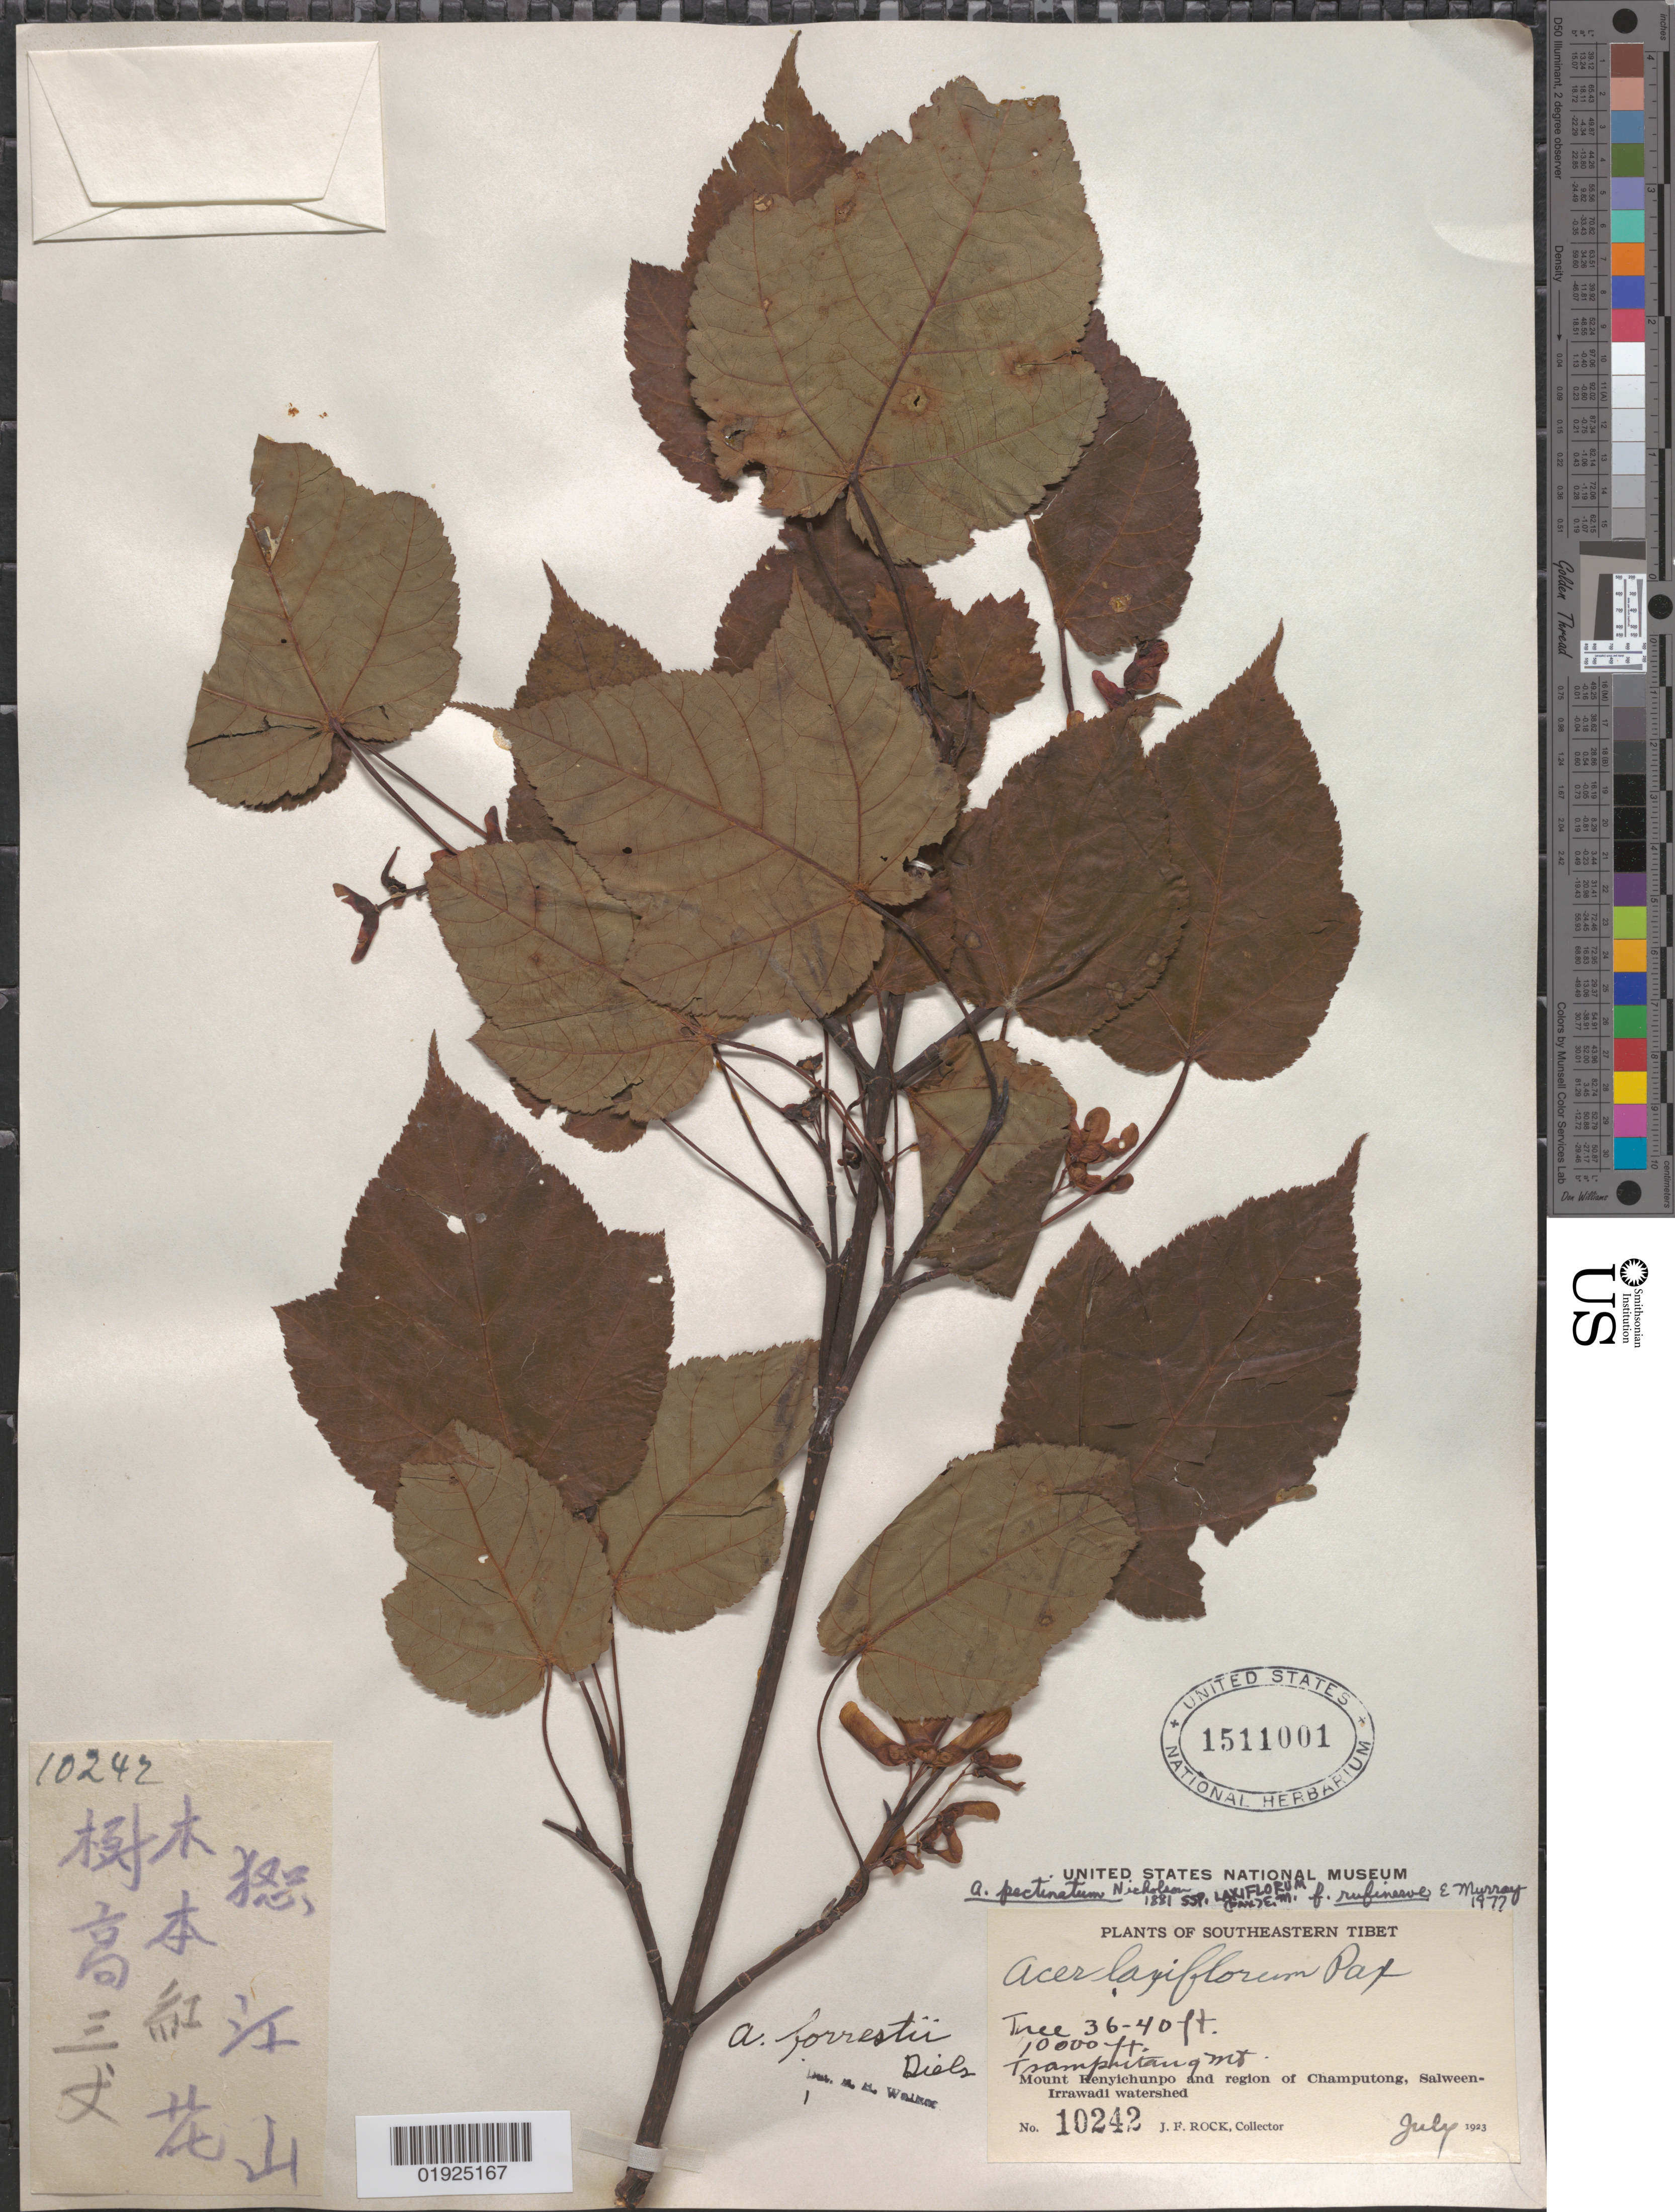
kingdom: Plantae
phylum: Tracheophyta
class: Magnoliopsida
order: Sapindales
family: Sapindaceae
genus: Acer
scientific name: Acer pectinatum subsp. laxiflorum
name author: (Pax) A.E. Murray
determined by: Murray, Edward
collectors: J. F. Rock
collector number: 10242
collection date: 1923-07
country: China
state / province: Xizang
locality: Southeastern Tibet, Mount Henyichunpo, Tsamputang Mt., and region of Champutong, Salween-Irrawadi watershed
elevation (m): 3048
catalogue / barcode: US 1511001